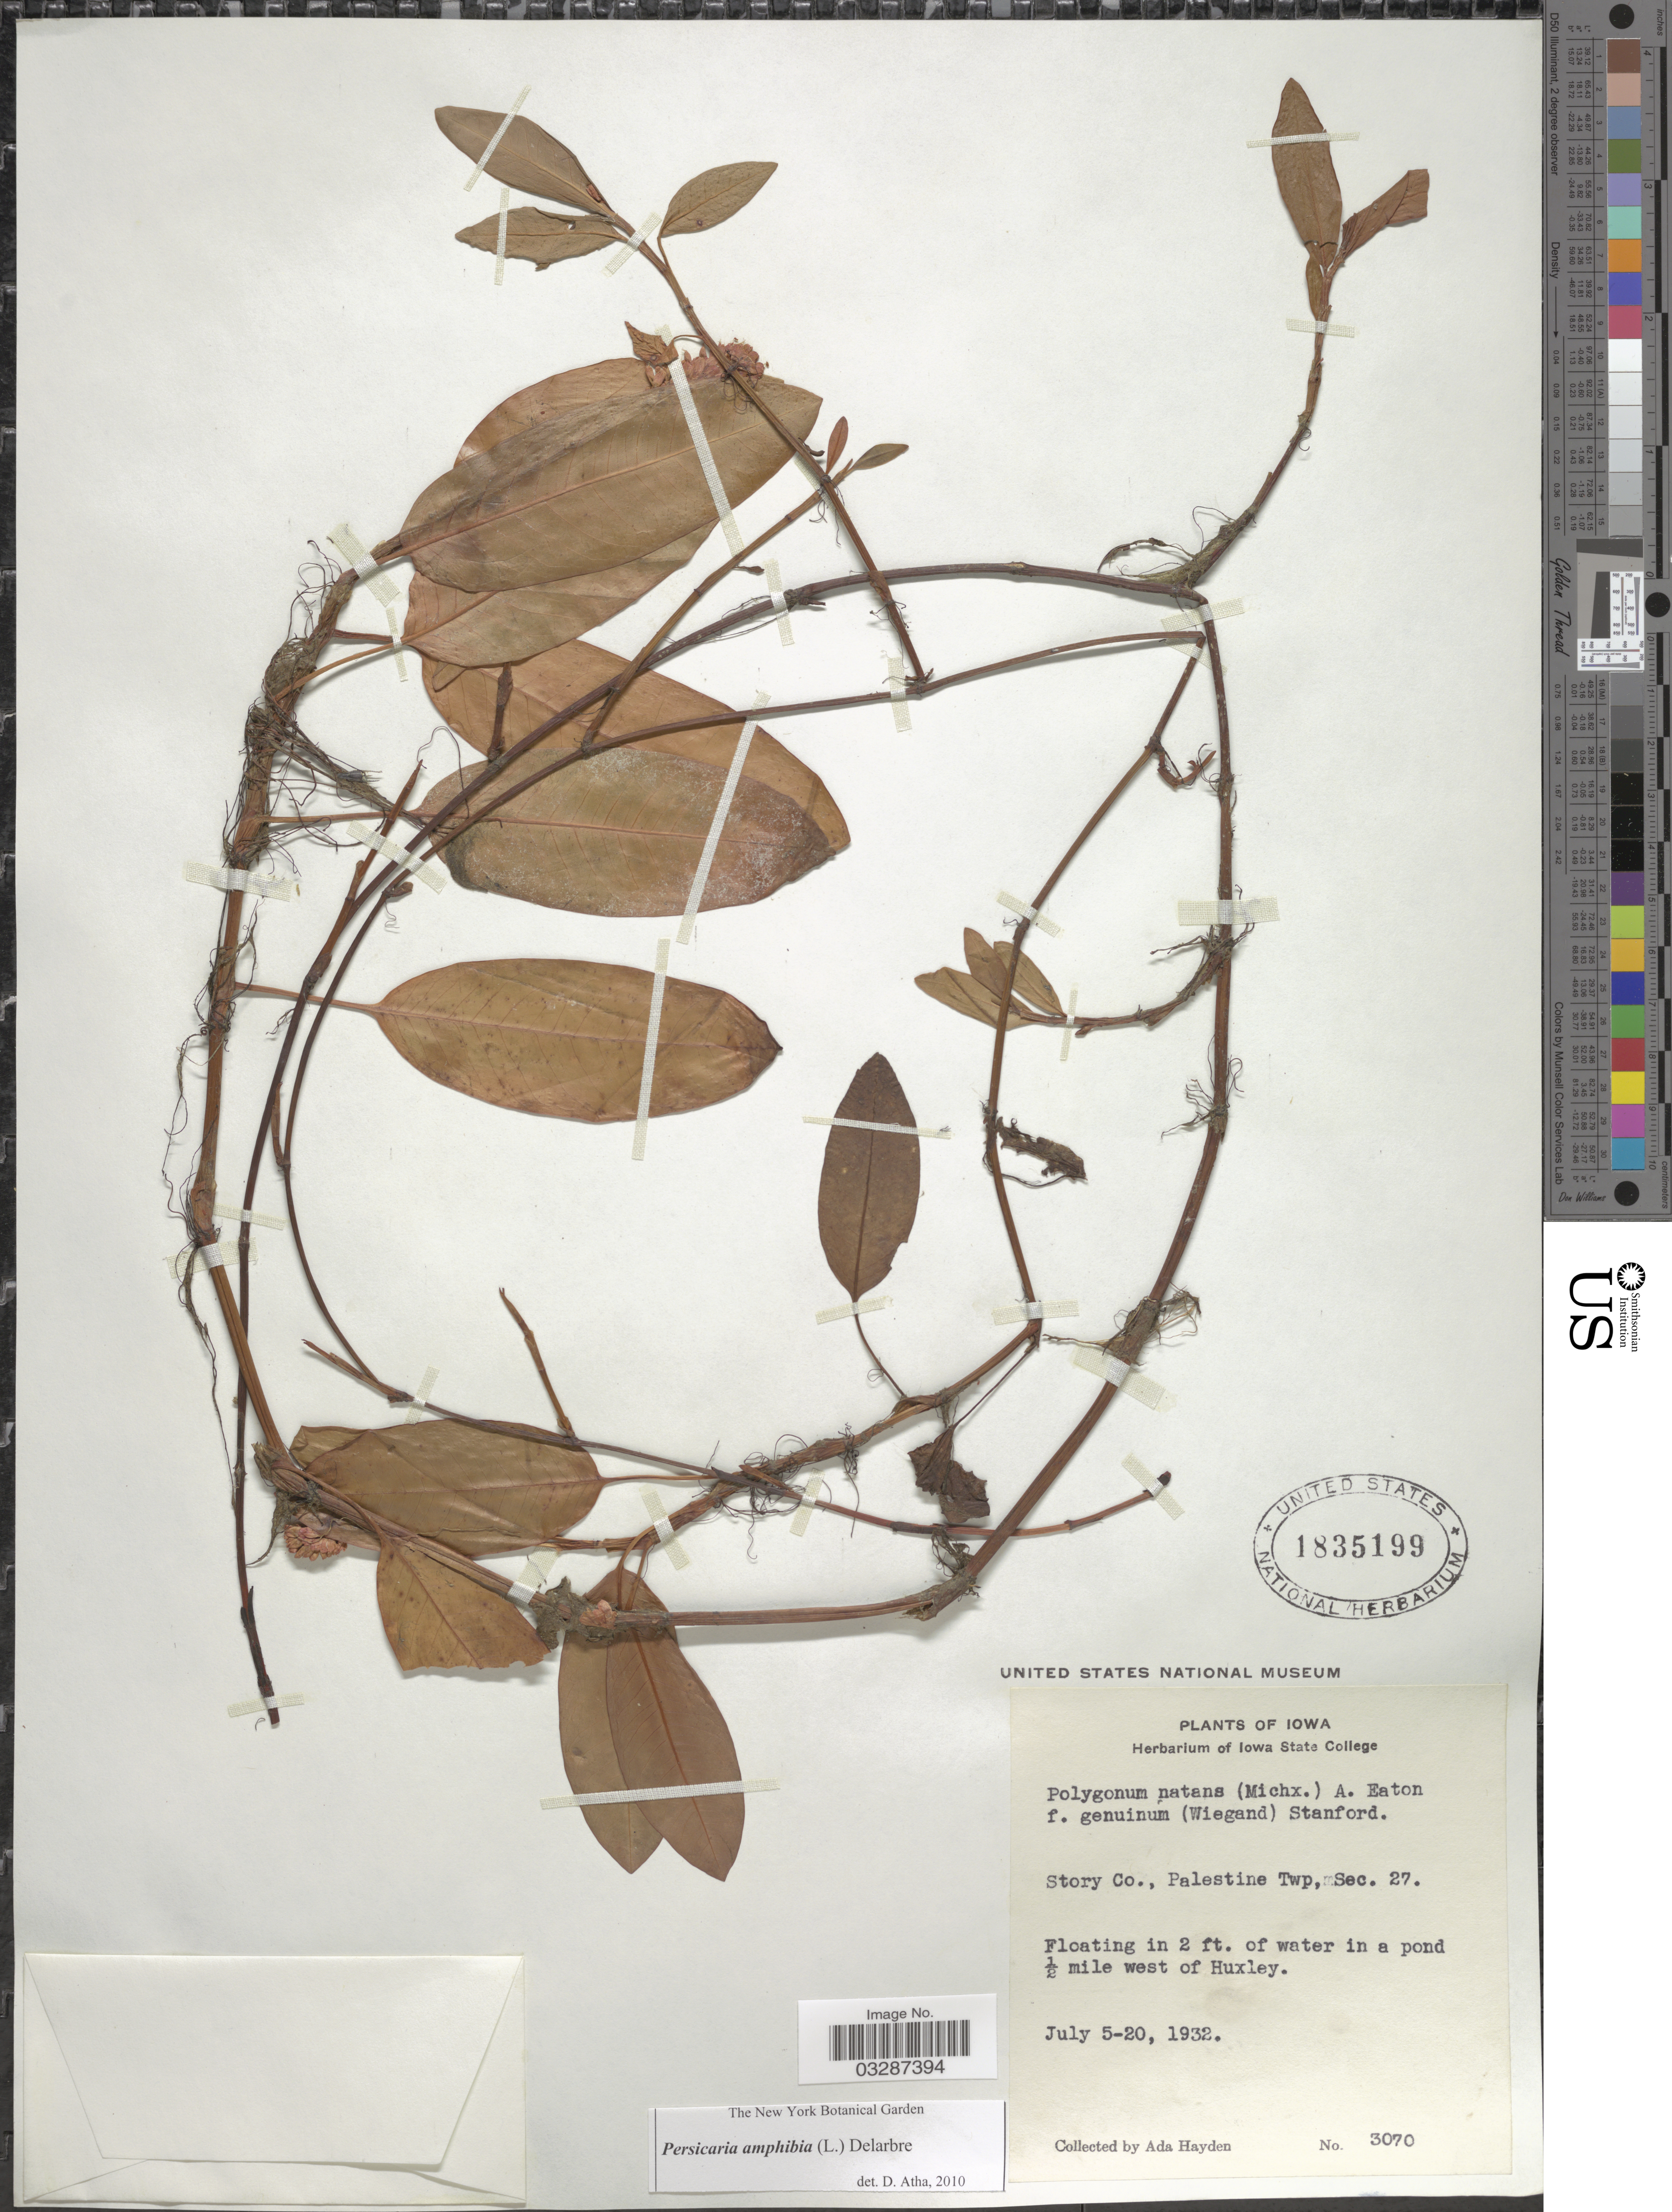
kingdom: Plantae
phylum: Tracheophyta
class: Magnoliopsida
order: Caryophyllales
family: Polygonaceae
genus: Persicaria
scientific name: Persicaria amphibia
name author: (L.) Delarbre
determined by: Atha, D. E.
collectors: Ada Hayden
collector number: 3070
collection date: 1932-07-05/1932-07-20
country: United States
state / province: Iowa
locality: Story Co., Palestine Twp, Sec. 27. Floating in 2 ft. of water in a pond ½ mile west of Huxley.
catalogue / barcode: US 1835199